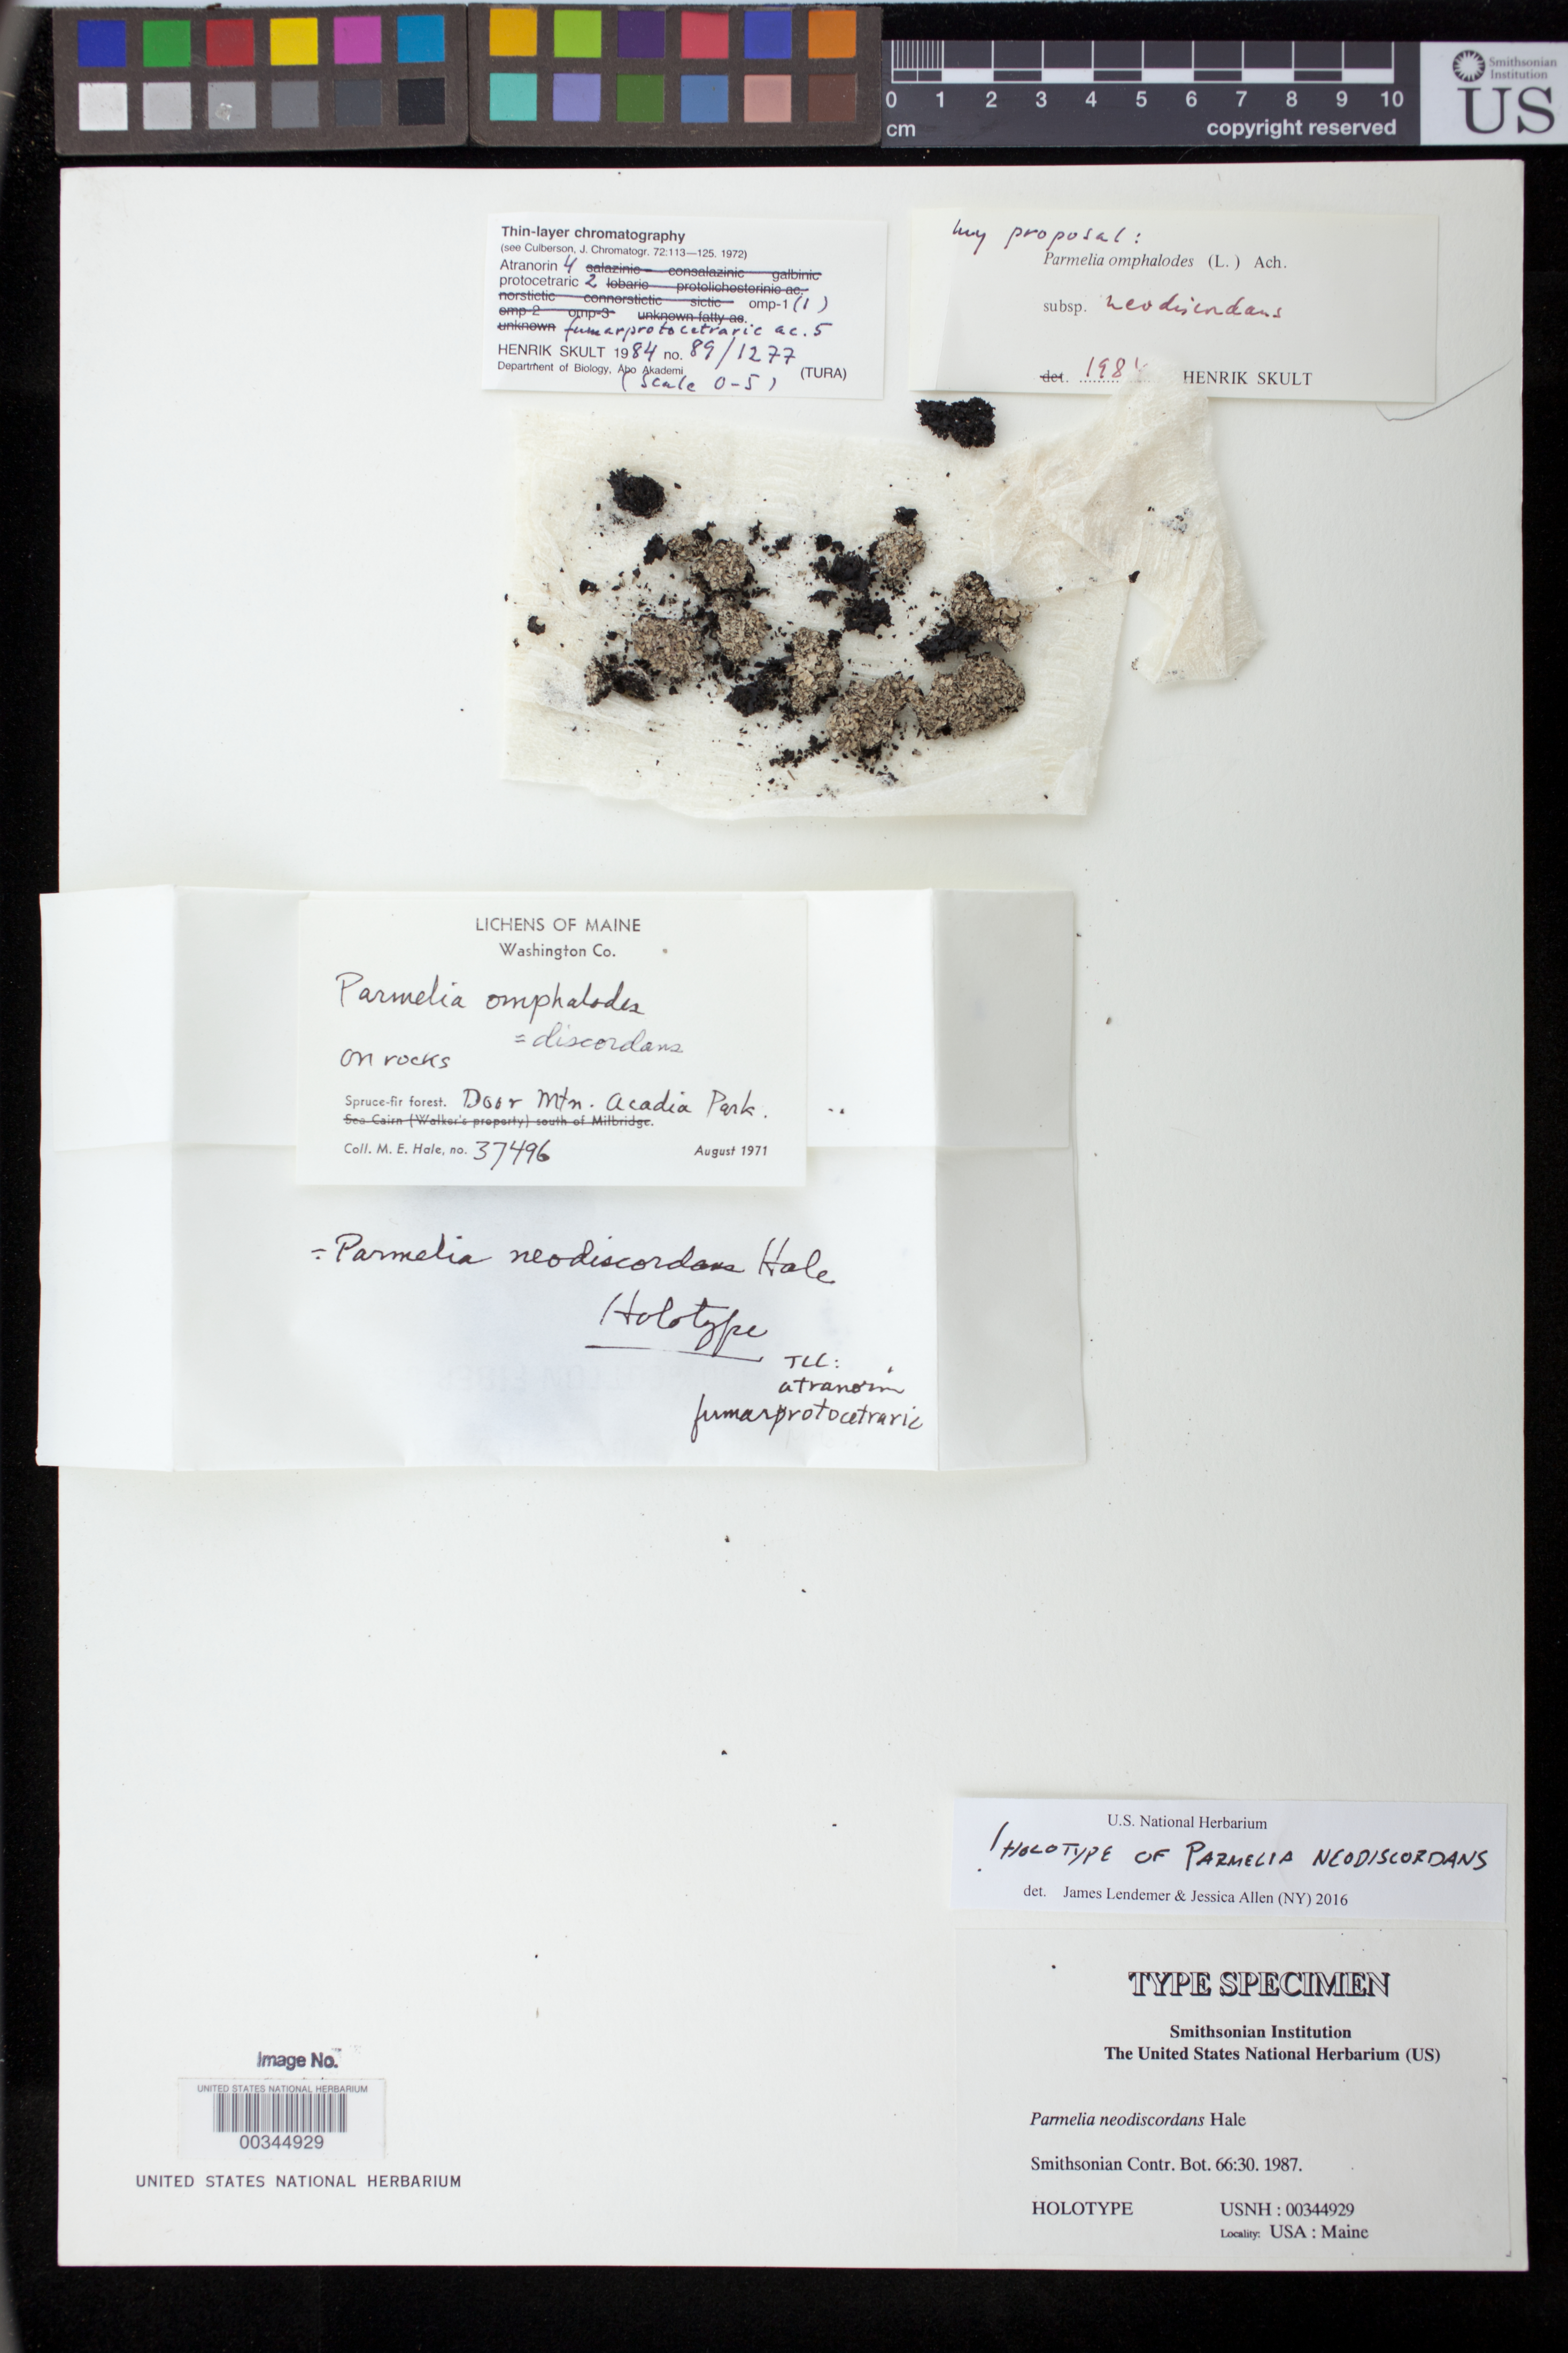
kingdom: Fungi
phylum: Ascomycota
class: Lecanoromycetes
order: Lecanorales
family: Parmeliaceae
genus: Parmelia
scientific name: Parmelia neodiscordans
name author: Hale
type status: Holotype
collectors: M. Hale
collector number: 37496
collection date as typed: Aug 1971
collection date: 1971-08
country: United States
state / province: Maine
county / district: Washington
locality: Deer Mountain, Arcadia Park, spruce-fir forest.